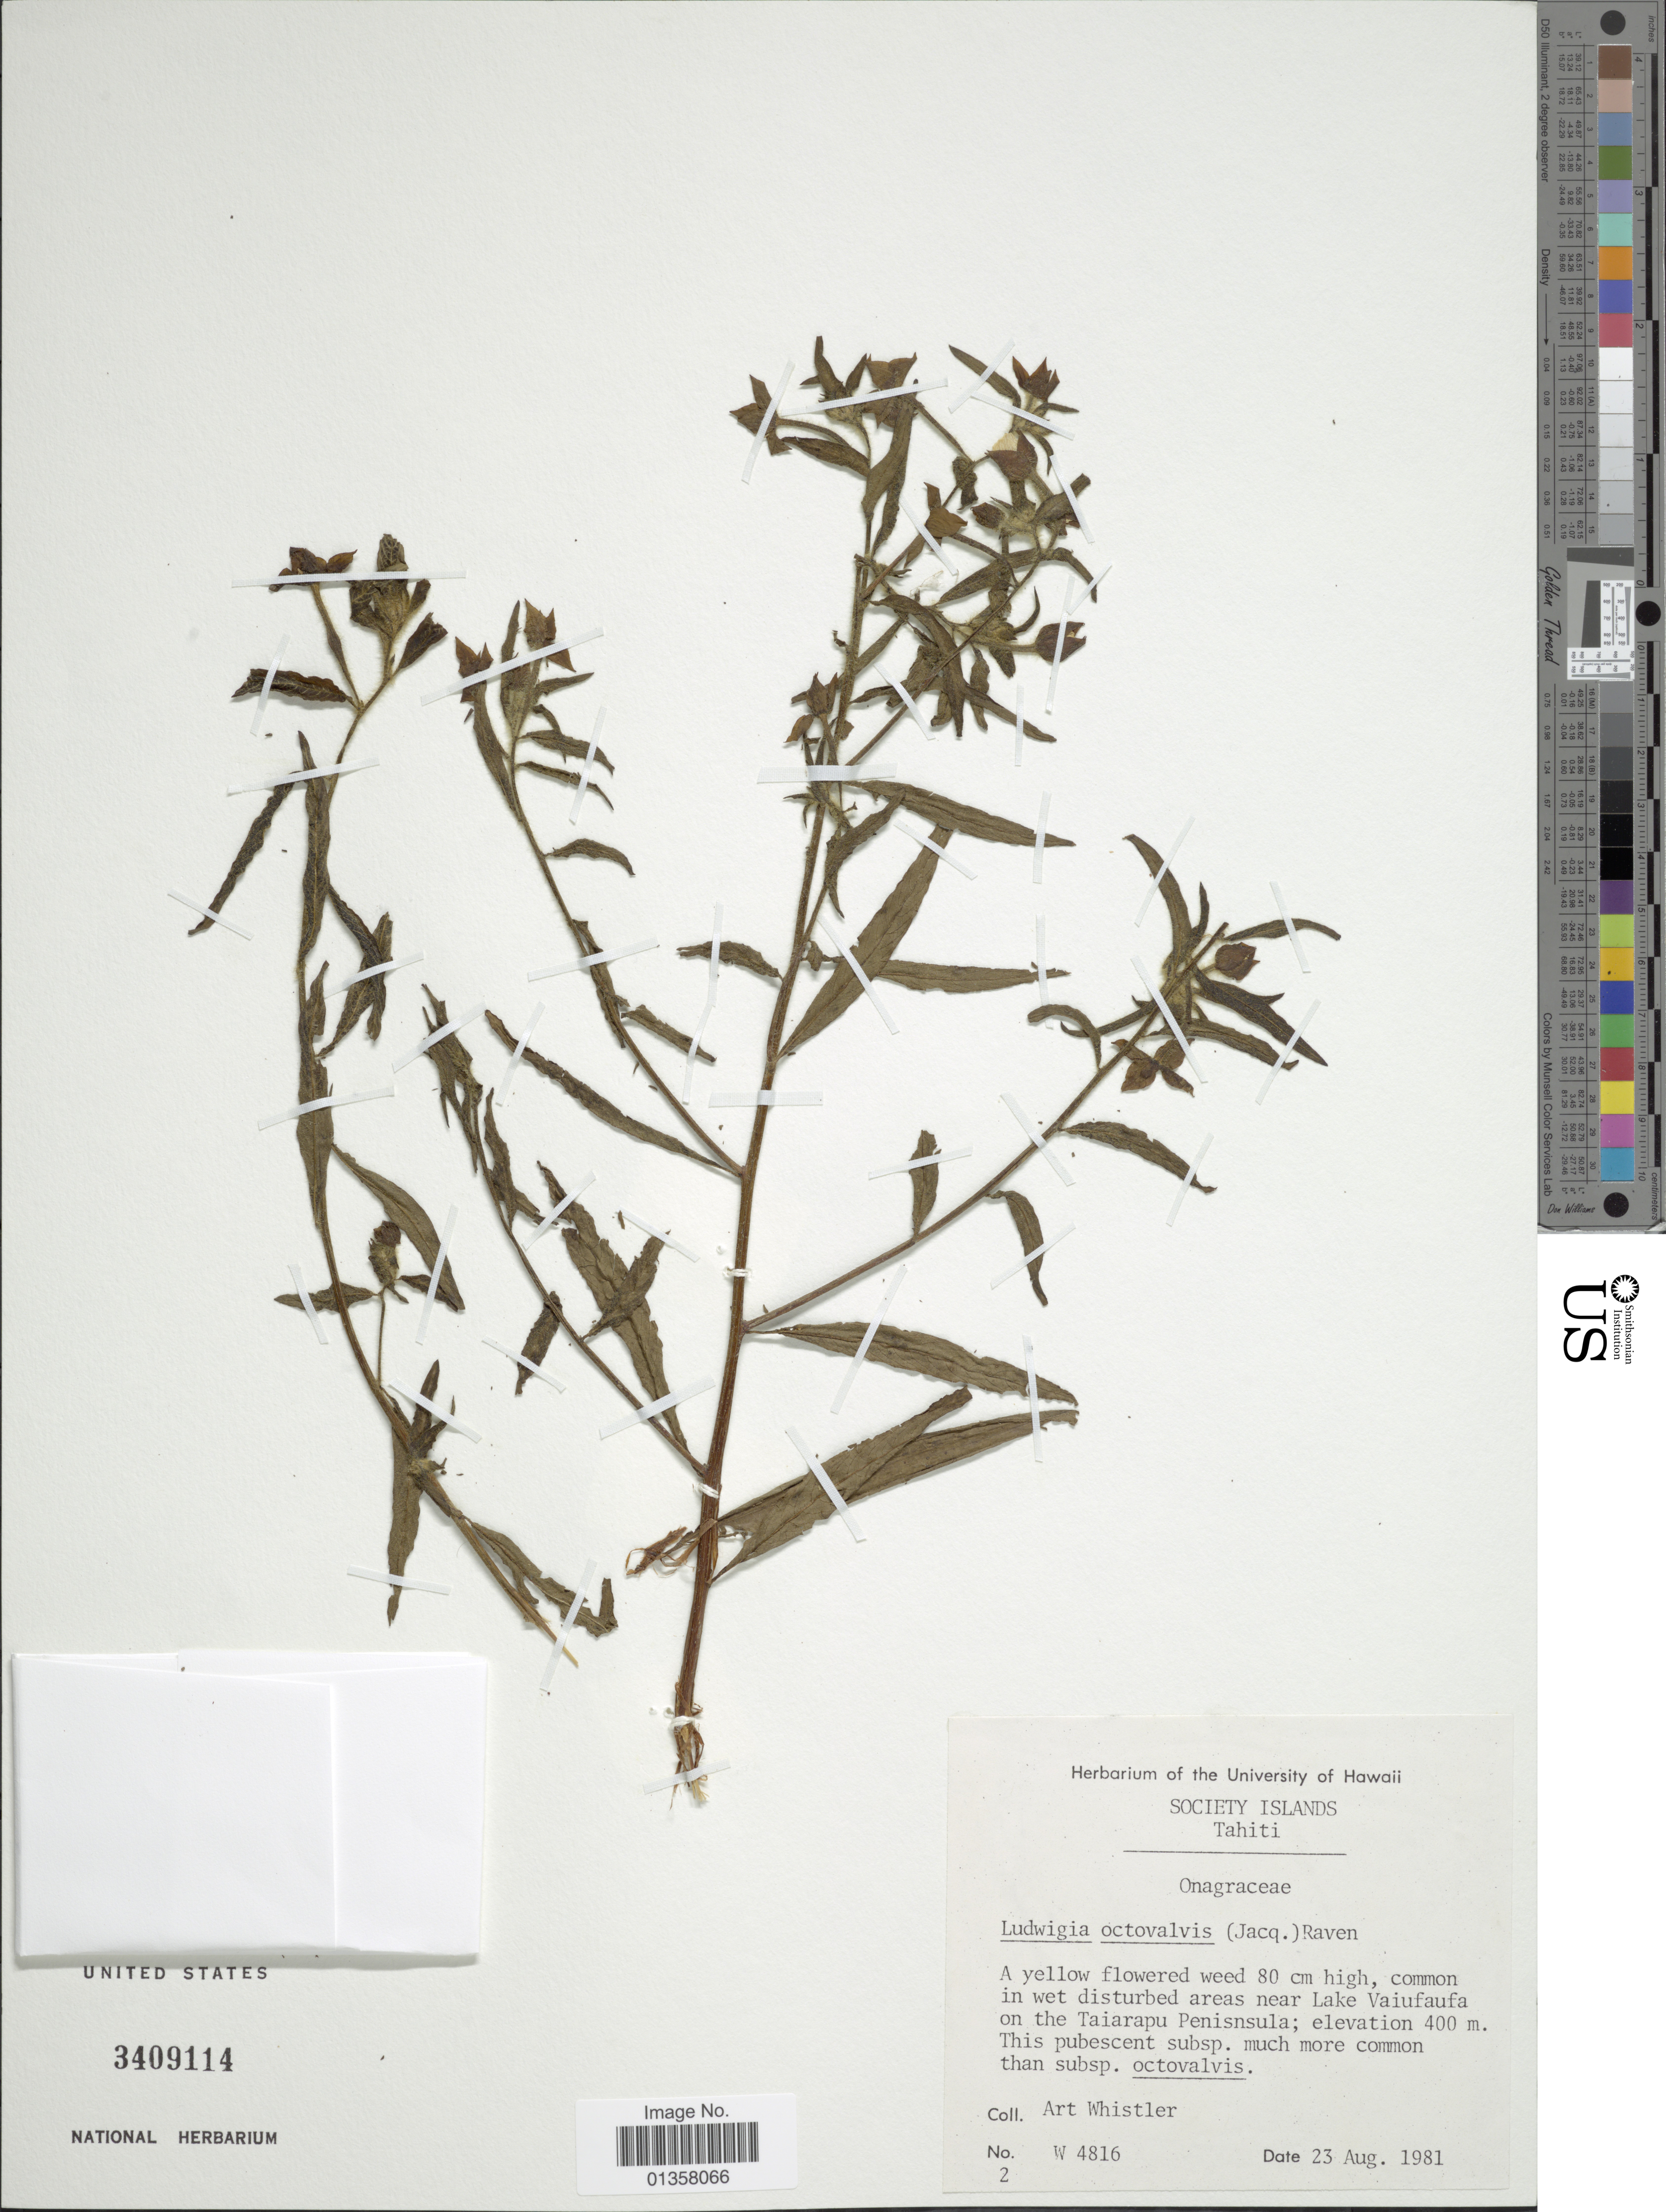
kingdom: Plantae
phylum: Tracheophyta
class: Magnoliopsida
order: Myrtales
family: Onagraceae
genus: Ludwigia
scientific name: Ludwigia octovalvis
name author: (Jacq.) P.H. Raven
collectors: A. Whistler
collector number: W4816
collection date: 1981-08-23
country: French Polynesia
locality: Society Islands, Tahiti, near Lake Vaiufaufa on the Taiarapu Peninsula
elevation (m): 400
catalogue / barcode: US 3409114